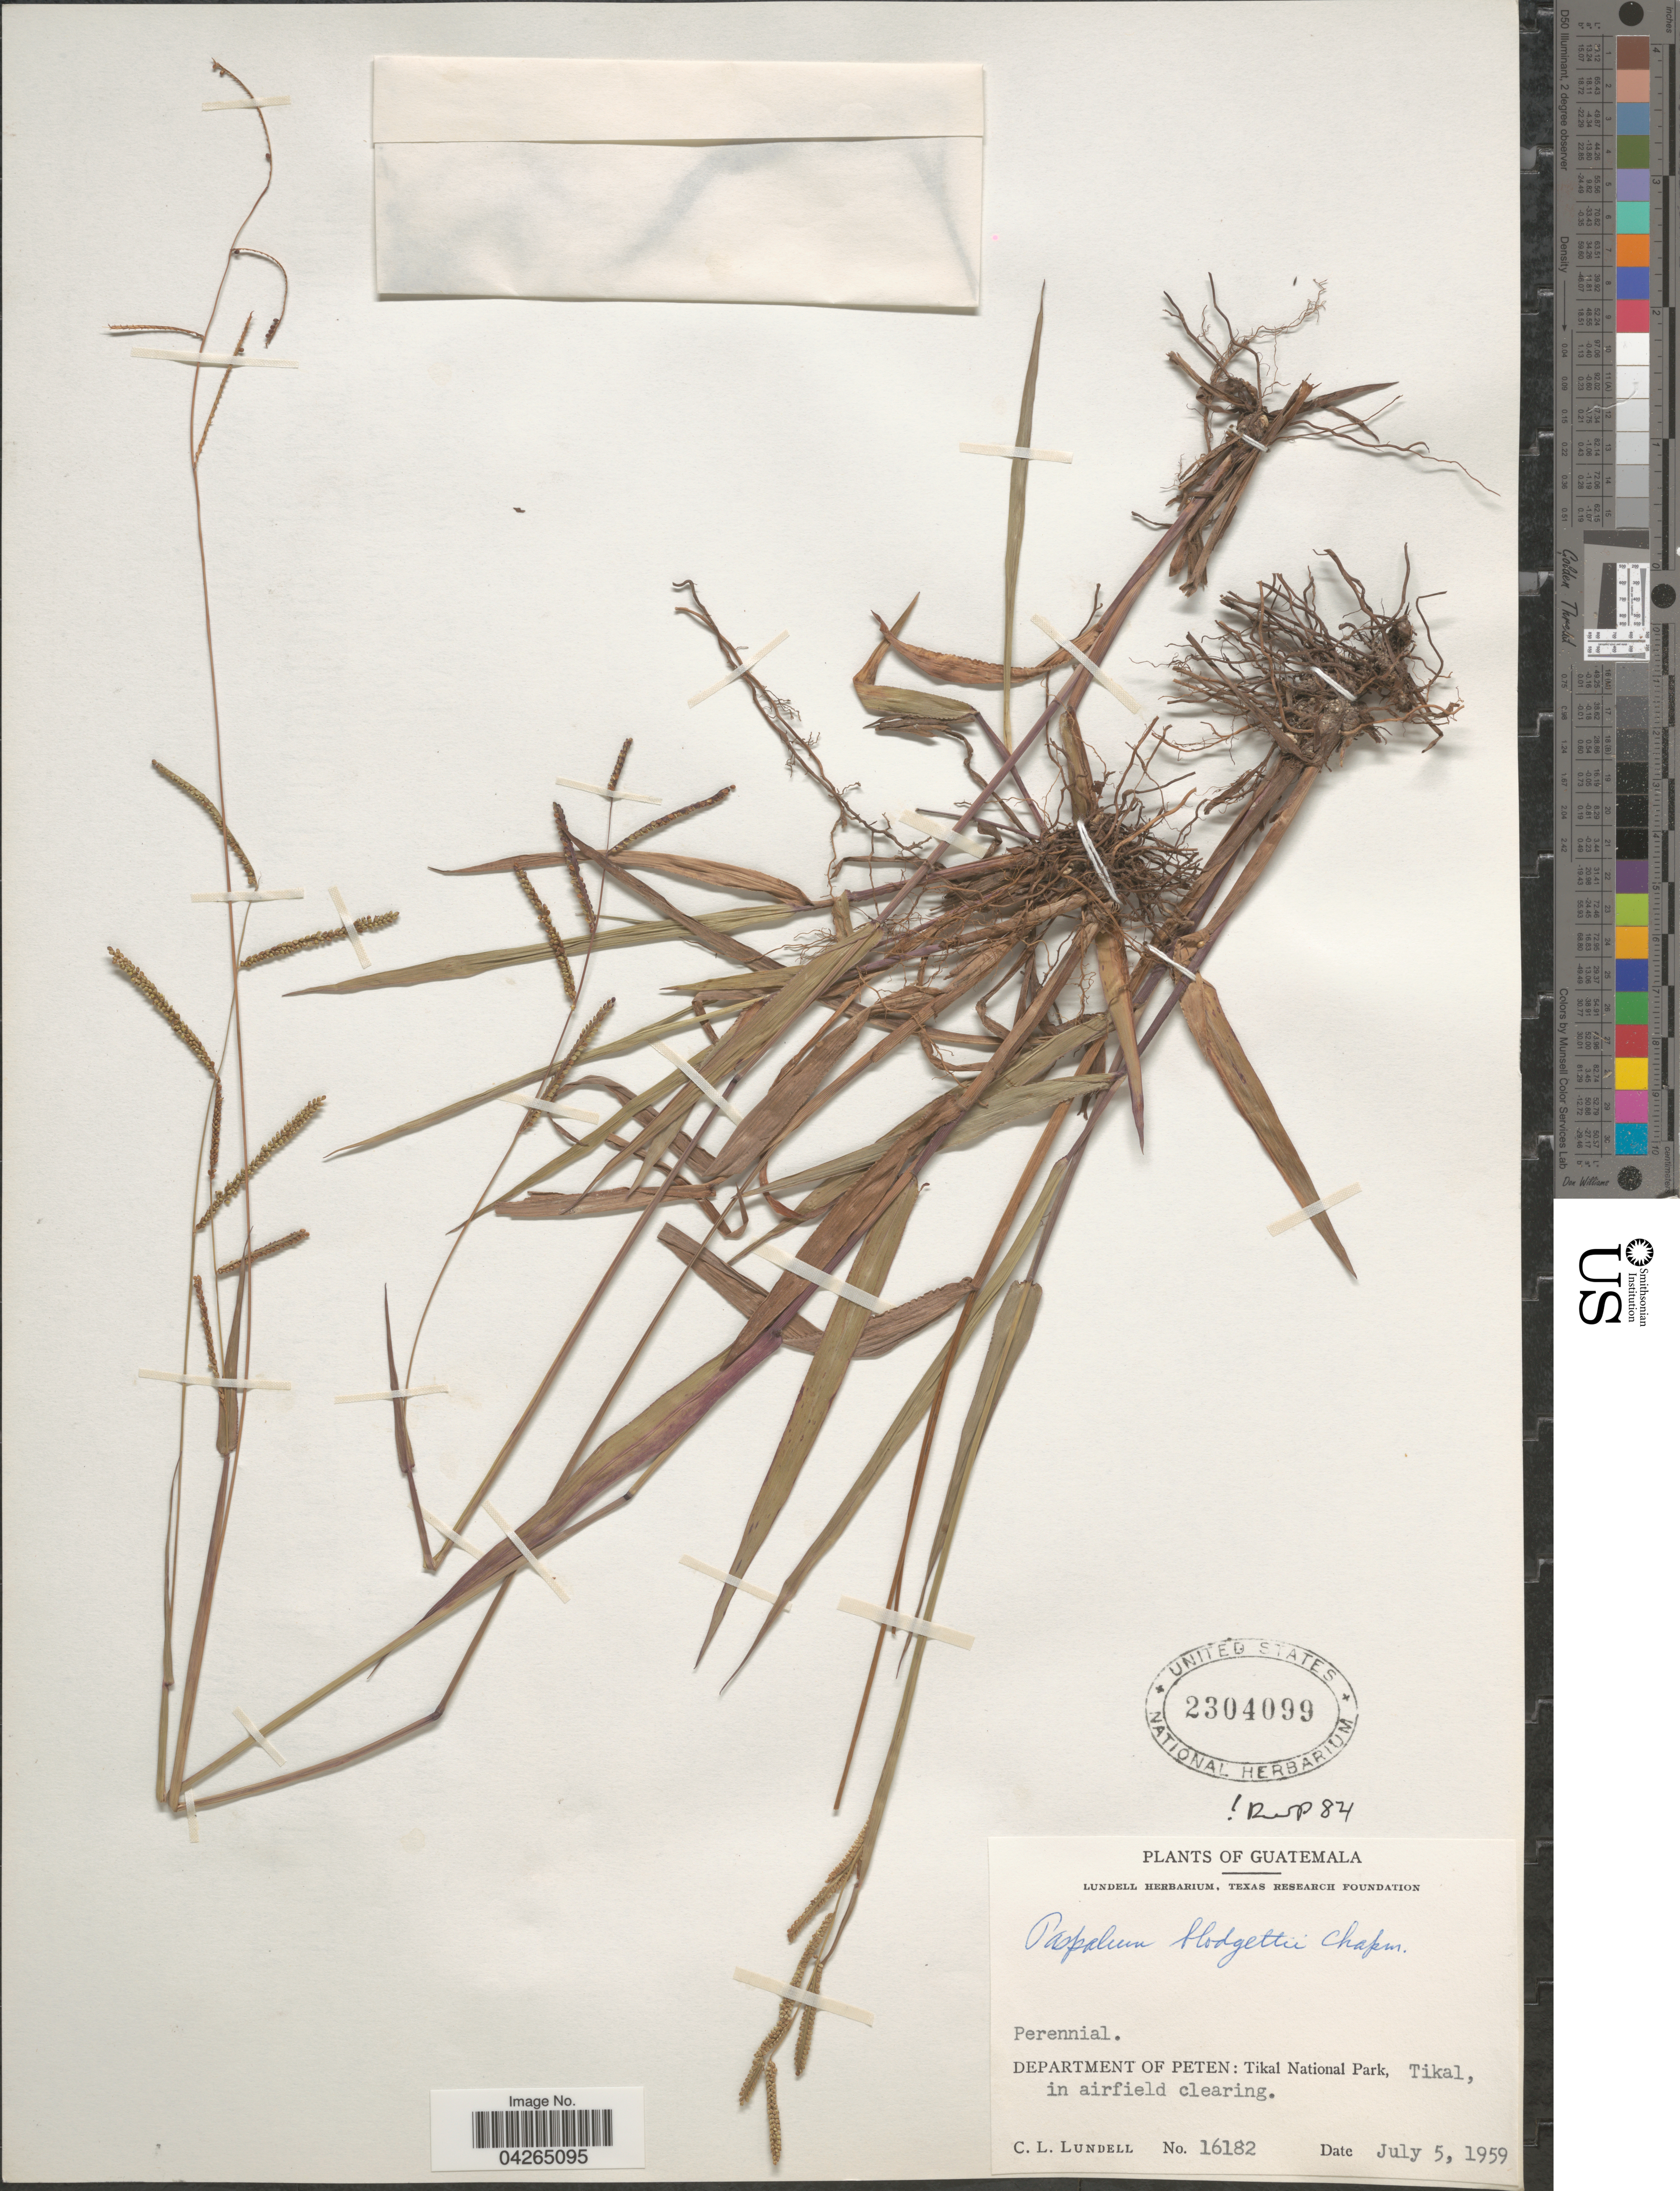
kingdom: Plantae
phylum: Tracheophyta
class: Liliopsida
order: Poales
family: Poaceae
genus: Paspalum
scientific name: Paspalum blodgettii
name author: Chapm.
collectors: C. L. Lundell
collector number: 16182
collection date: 1959-07-05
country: Guatemala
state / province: El Peten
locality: Department of Peten: Tikal National Park, Tikal, in airfield clearing.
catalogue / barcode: US 2304099